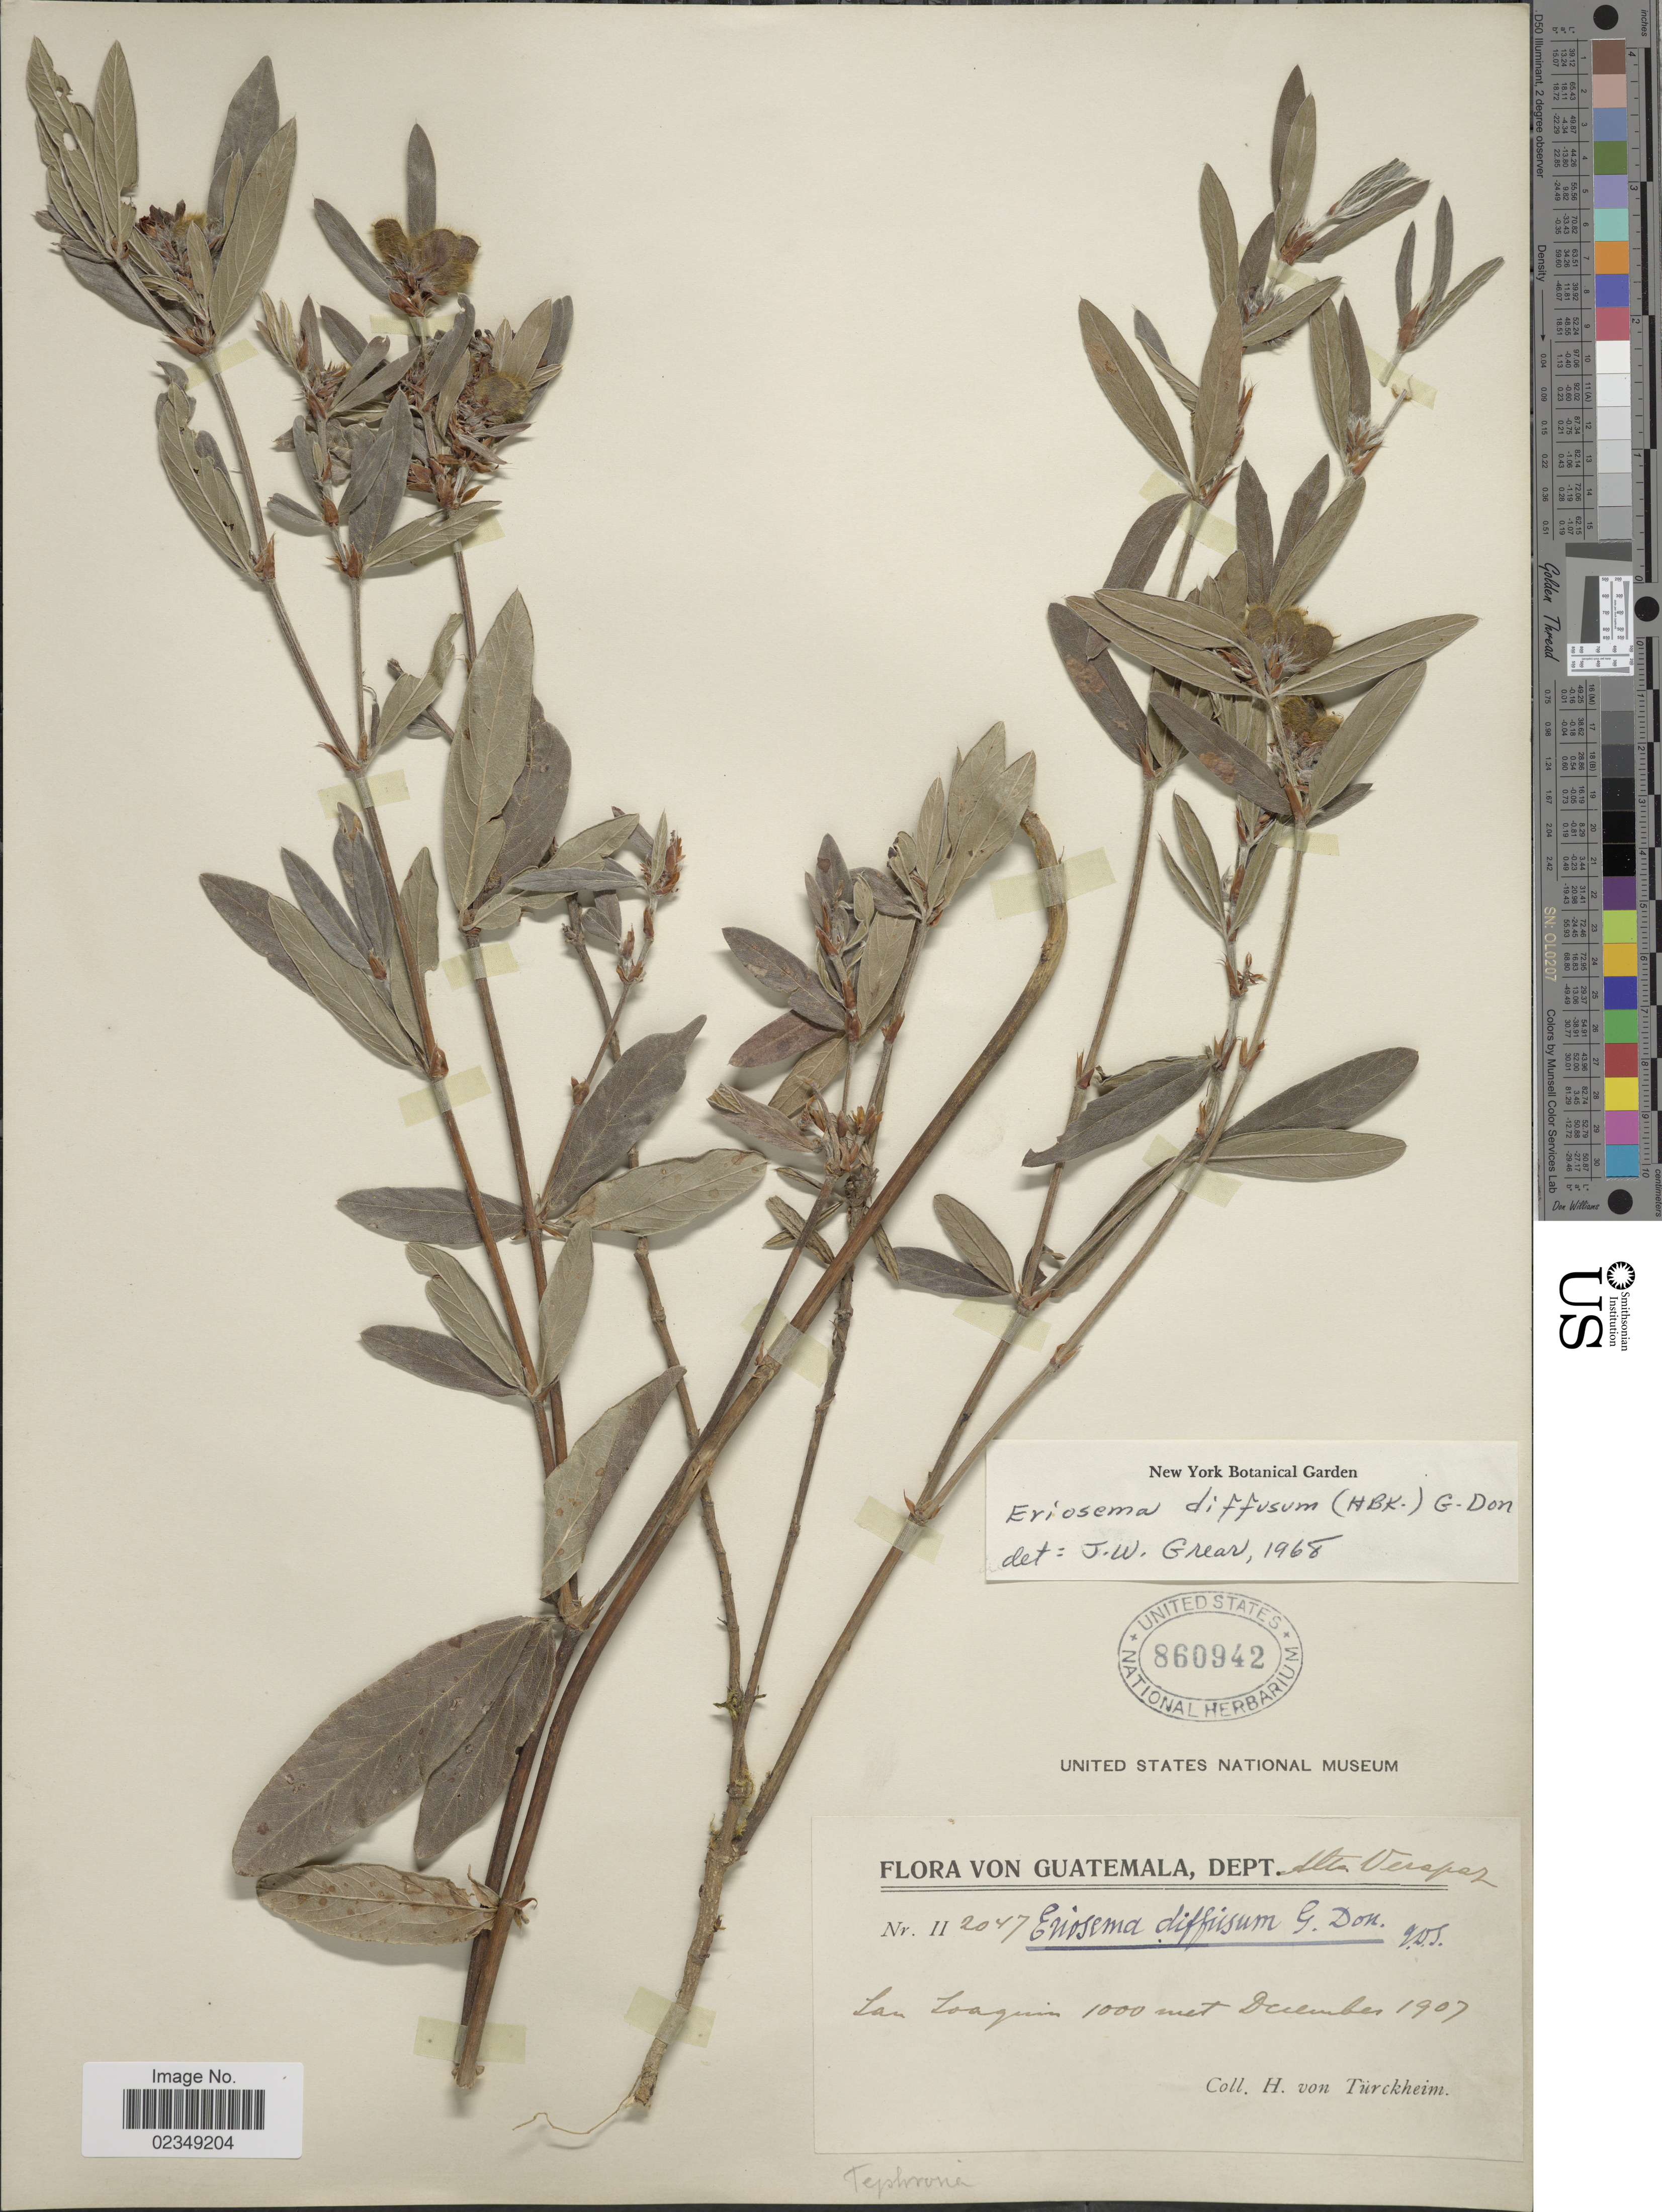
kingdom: Plantae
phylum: Tracheophyta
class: Magnoliopsida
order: Fabales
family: Fabaceae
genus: Eriosema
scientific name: Eriosema diffusum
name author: (Kunth) G. Don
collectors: H. von Türckheim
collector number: II 2047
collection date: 1907-12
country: Guatemala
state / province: Alta Verapaz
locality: Dept. Alta Verapaz. San Joaquín.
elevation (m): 1000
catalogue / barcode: US 860942